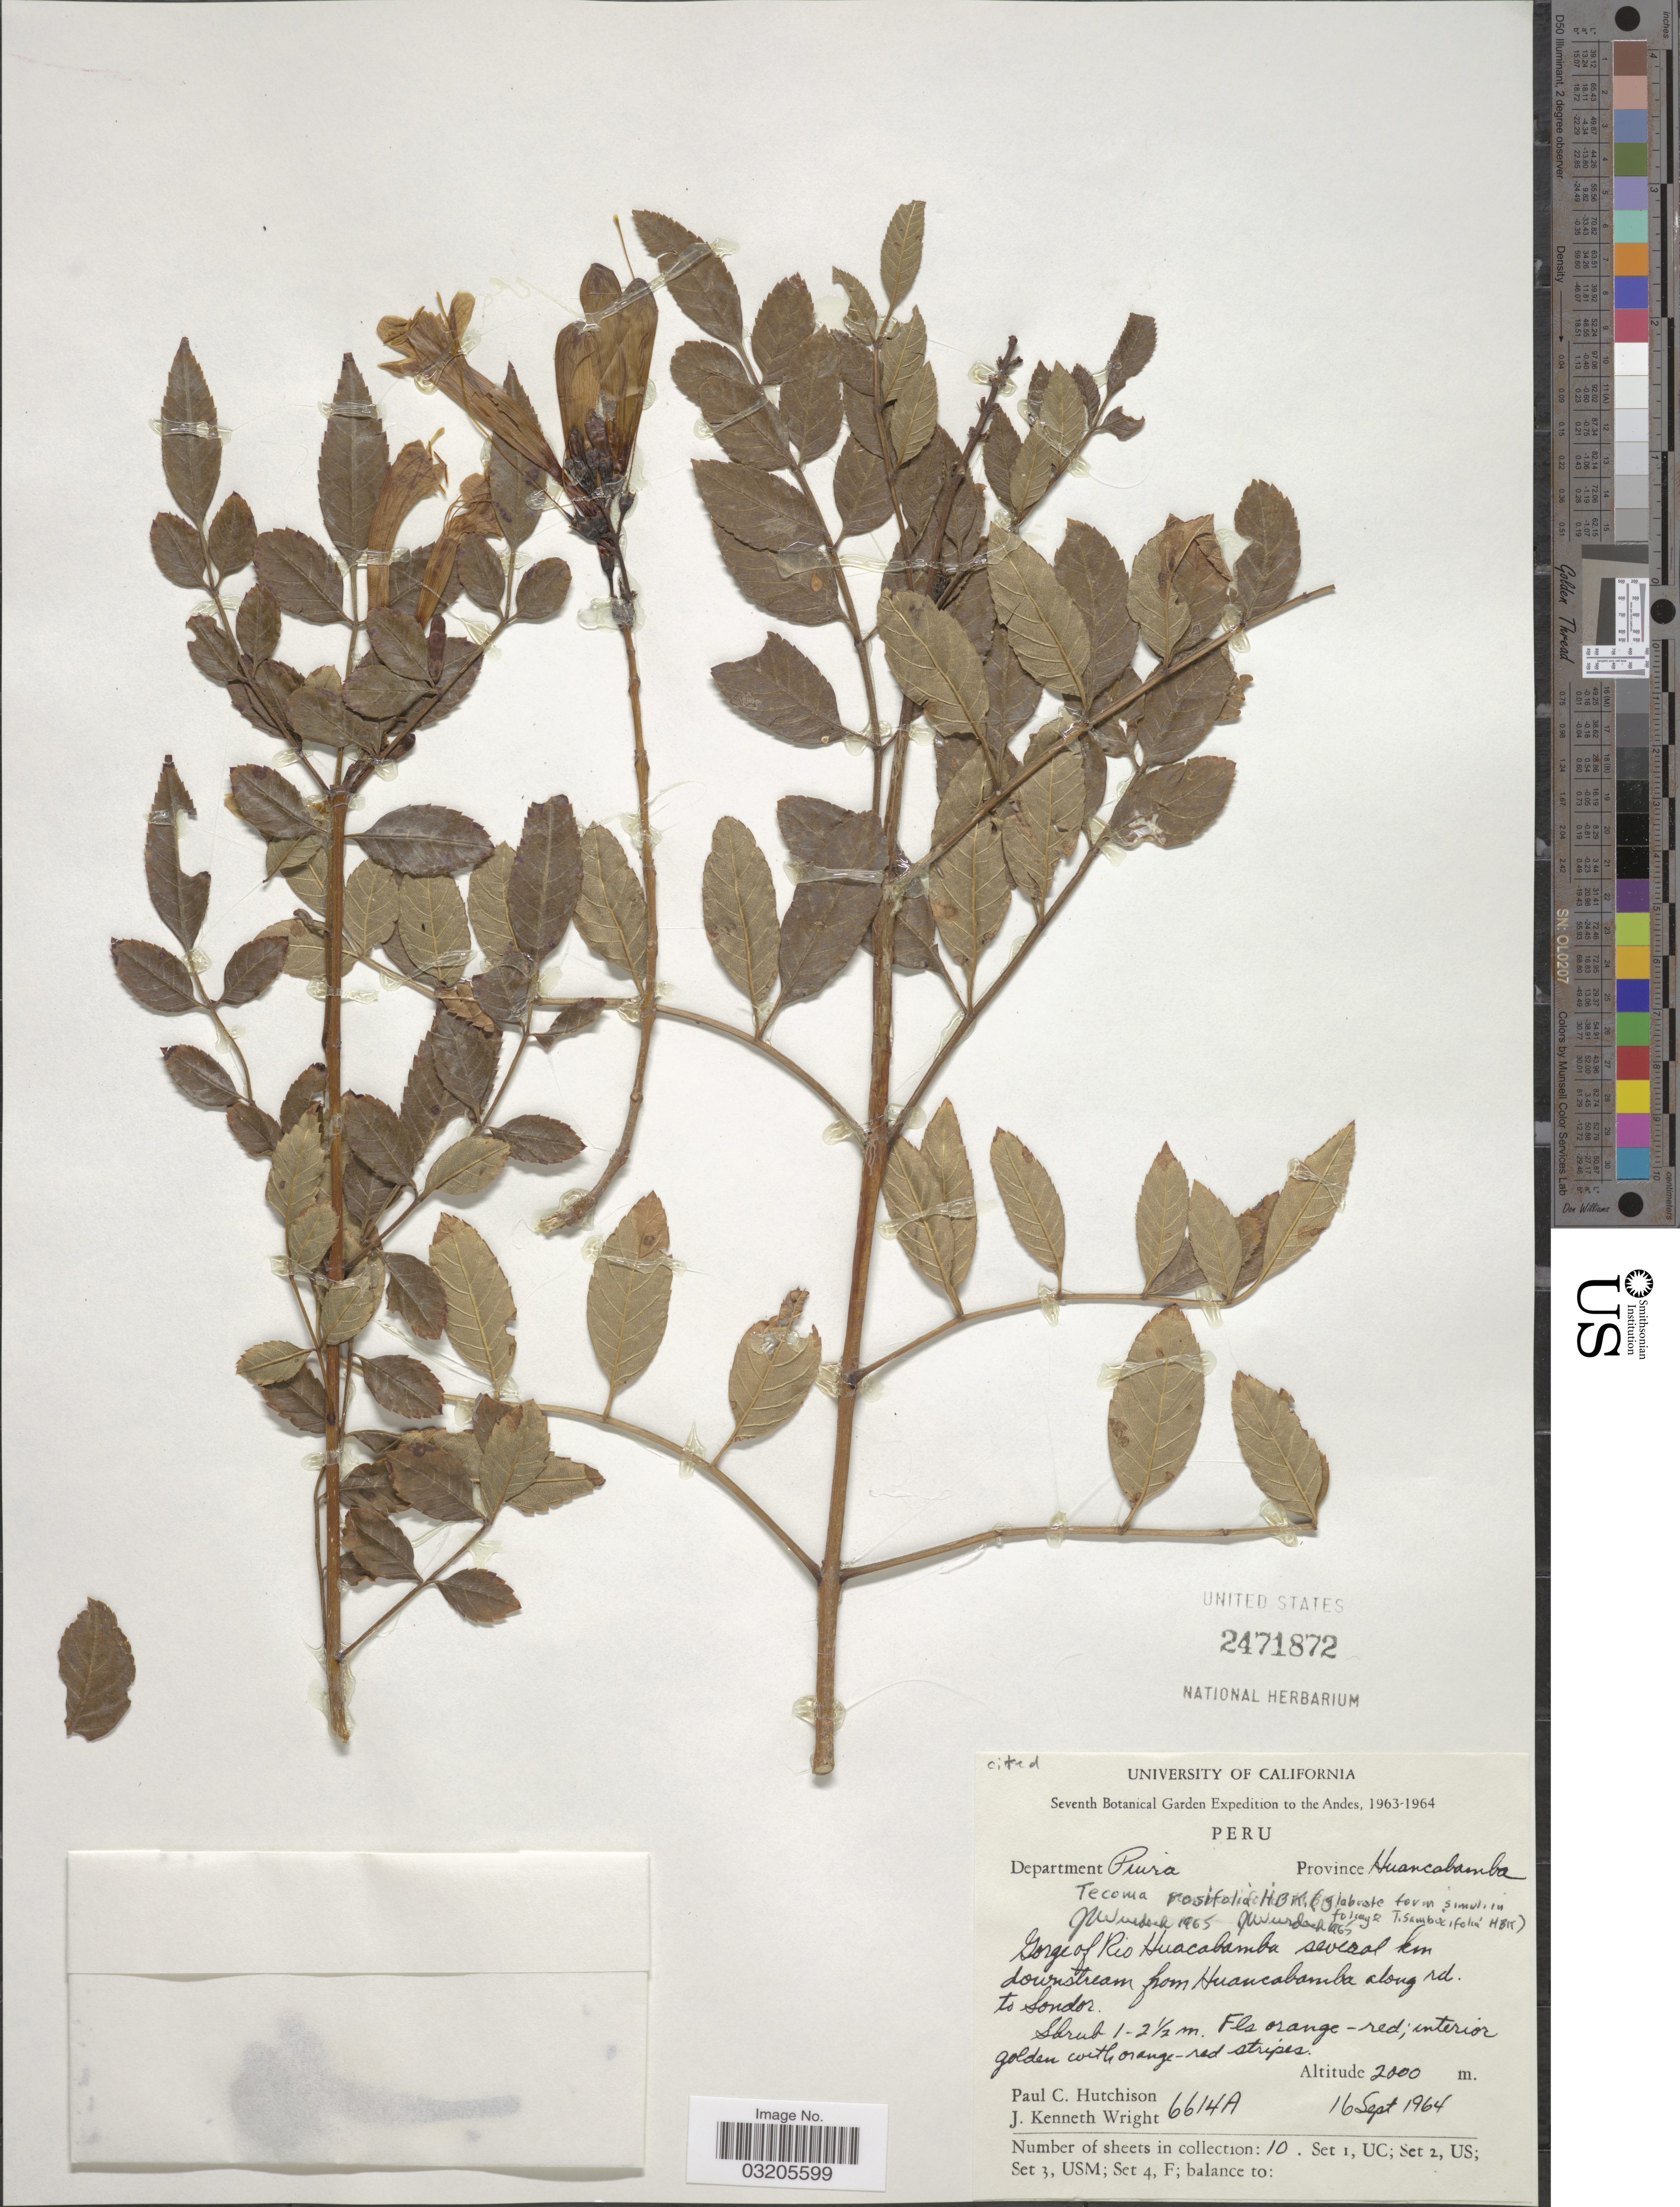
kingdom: Plantae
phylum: Tracheophyta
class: Magnoliopsida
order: Lamiales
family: Bignoniaceae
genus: Tecoma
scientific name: Tecoma rosifolia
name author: Kunth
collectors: P. C. Hutchison & J. K. Wright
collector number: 6614A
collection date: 1964-09-16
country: Peru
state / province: Piura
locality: Andes. Province Huancabamba. Gorge of Rio Huacabamba several km downstream from Huancabamba along rd. to Sondor.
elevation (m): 2000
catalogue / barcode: US 2471872